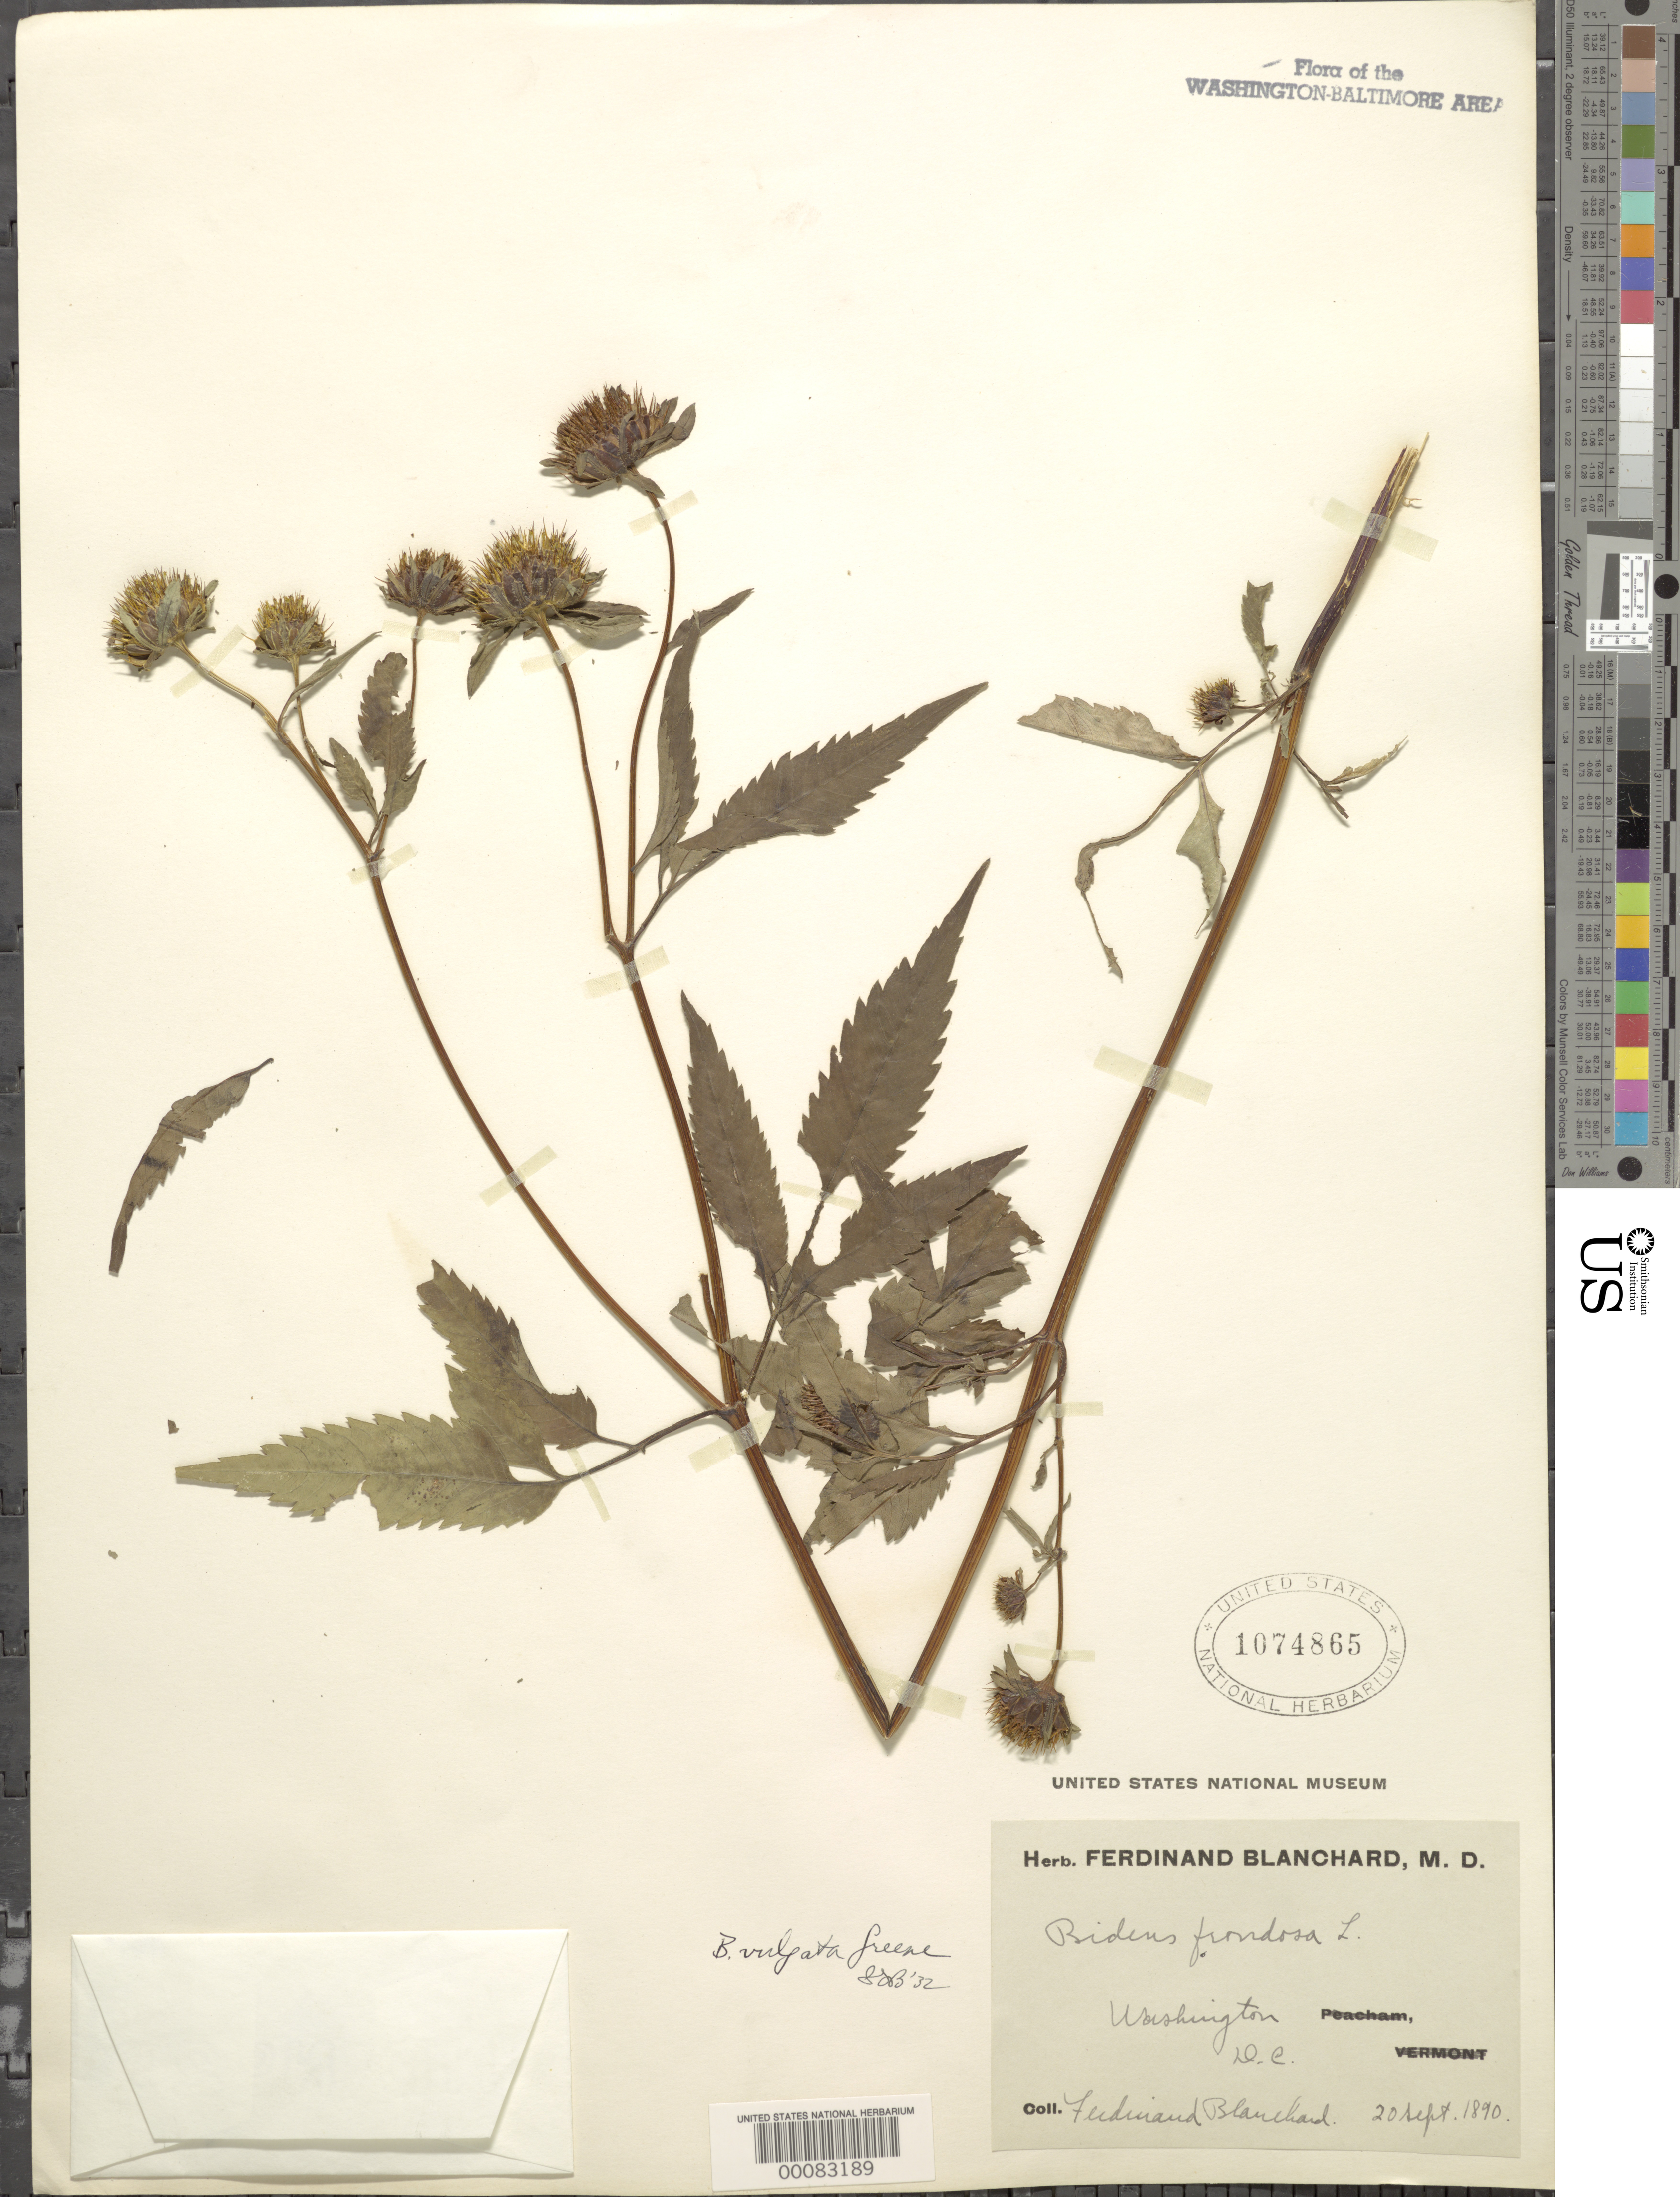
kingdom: Plantae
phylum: Tracheophyta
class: Magnoliopsida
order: Asterales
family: Asteraceae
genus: Bidens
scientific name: Bidens vulgata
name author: Greene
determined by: Blake, Sydney F.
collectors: F. Blanchard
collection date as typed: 20 Sep 1890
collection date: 1890-09-20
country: United States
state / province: District of Columbia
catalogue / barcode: US 1074865